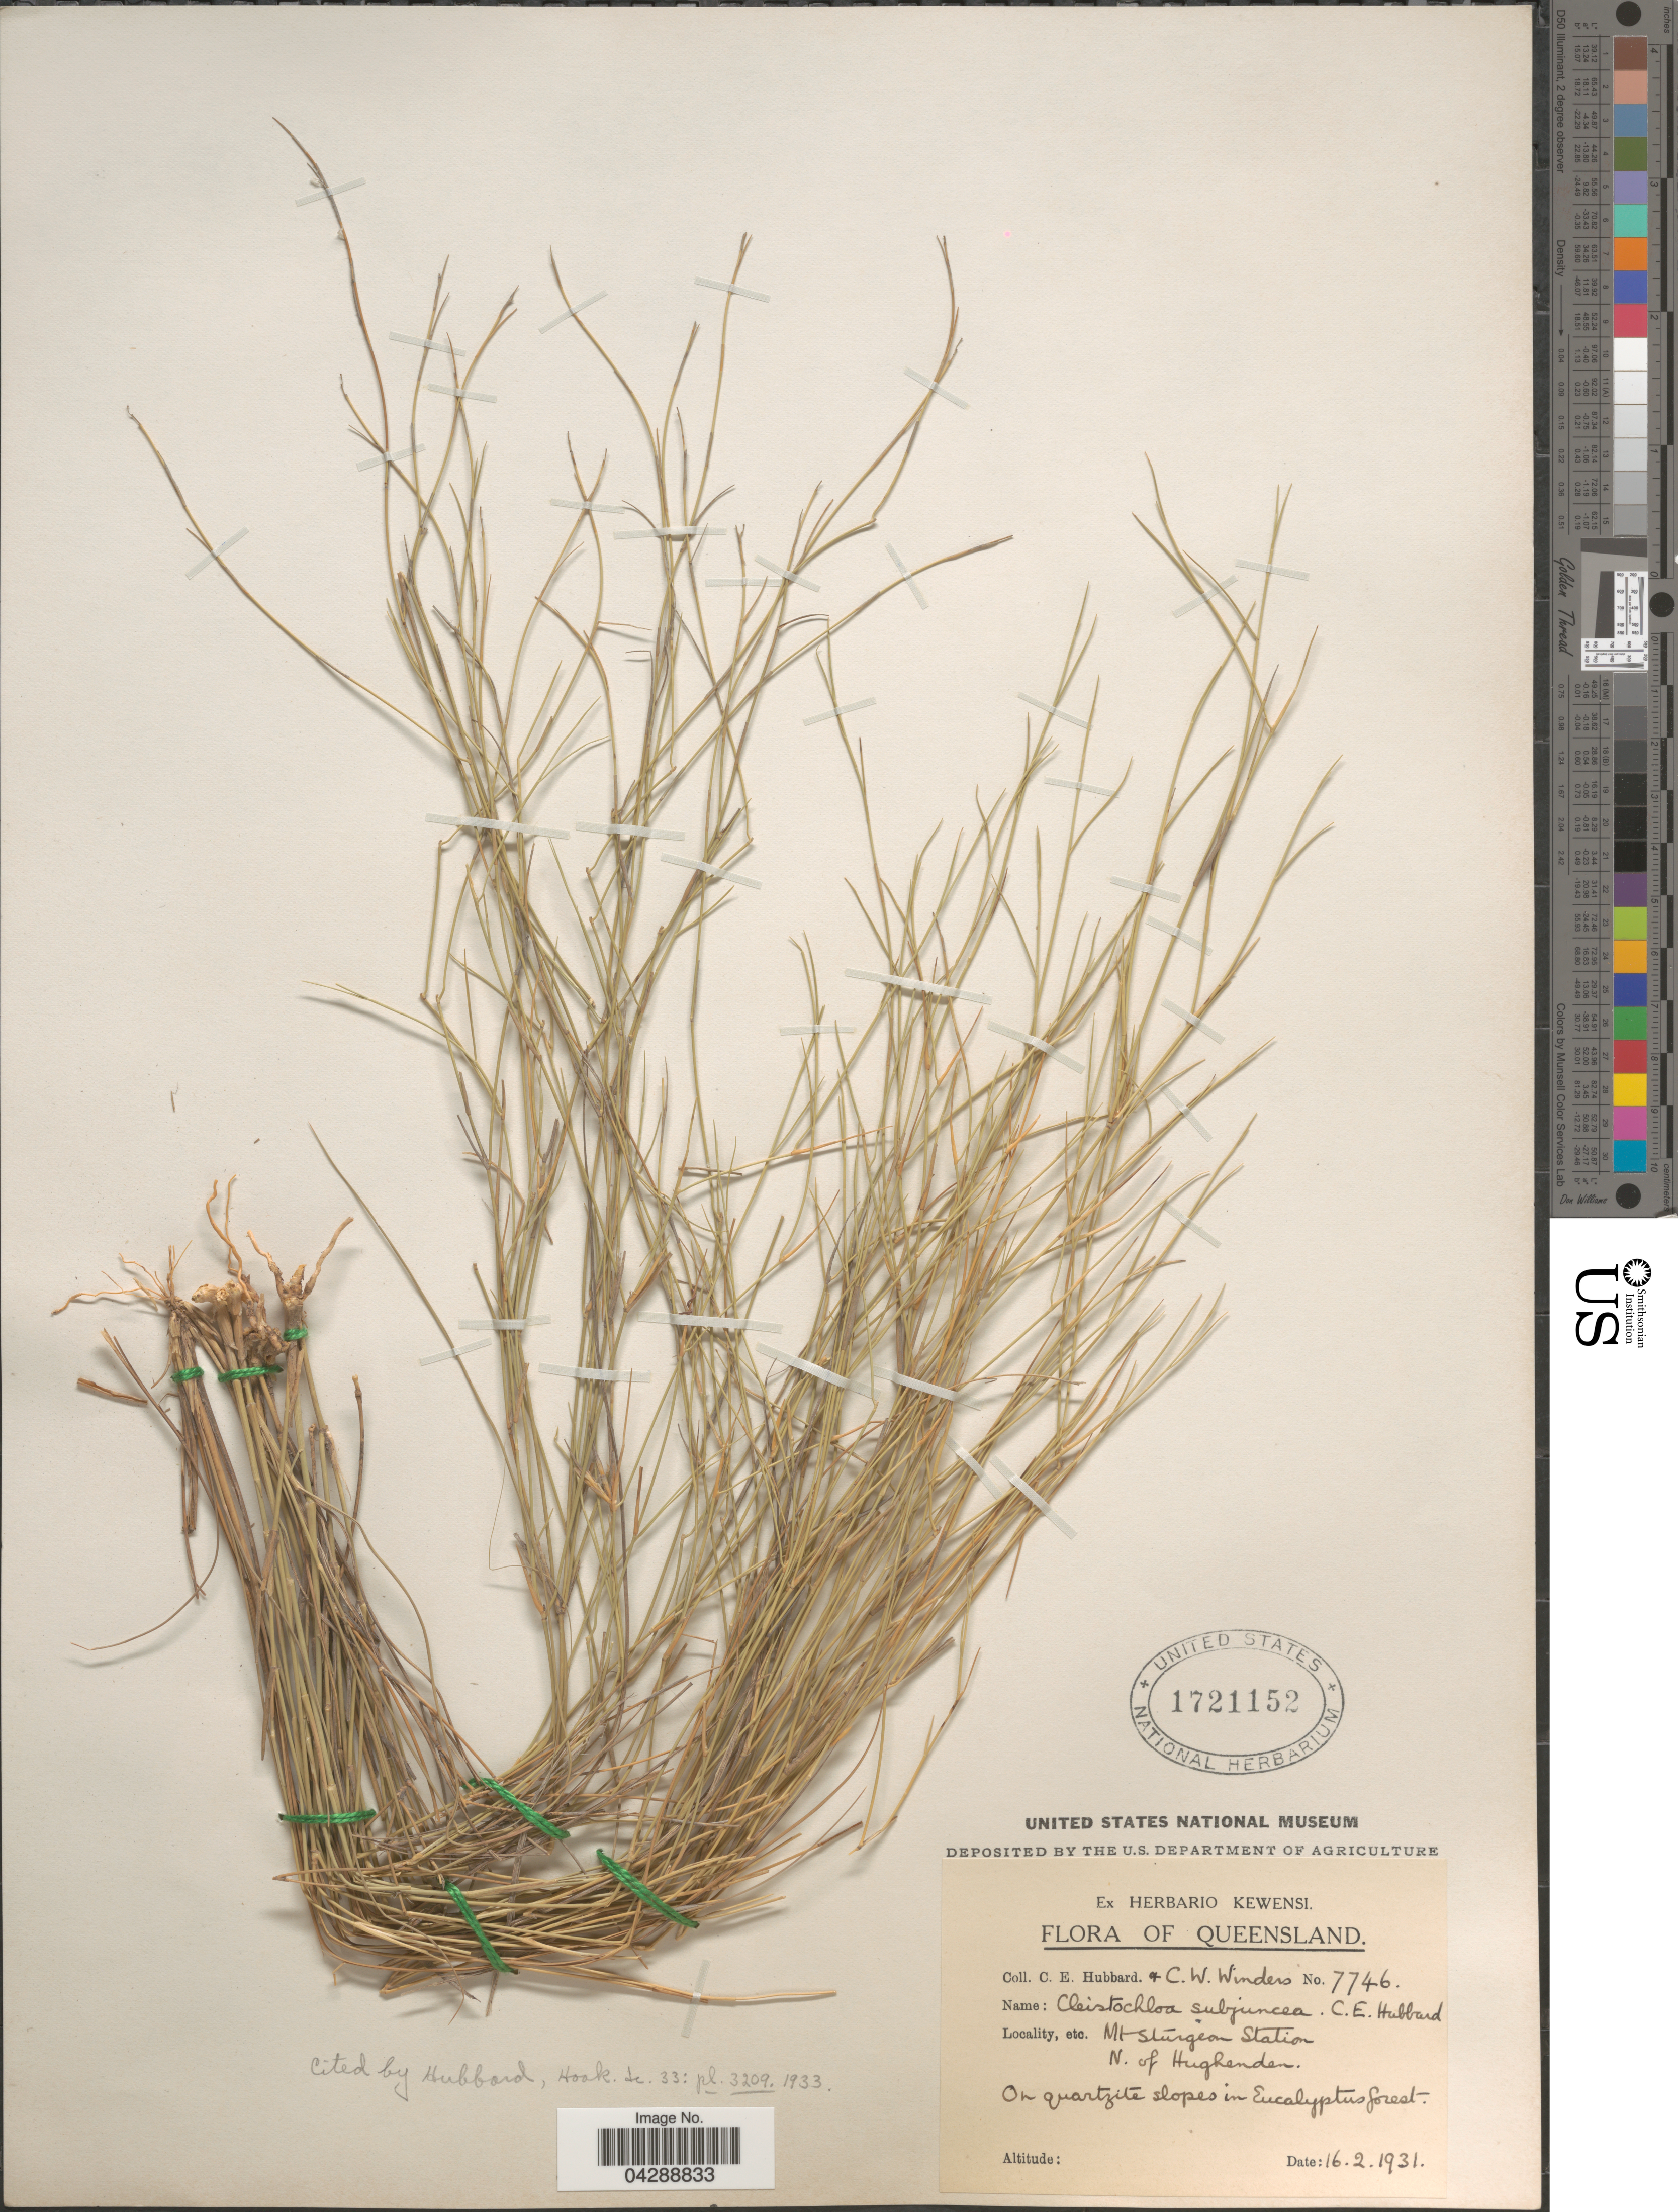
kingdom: Plantae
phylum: Tracheophyta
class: Liliopsida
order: Poales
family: Poaceae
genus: Cleistochloa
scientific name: Cleistochloa subjuncea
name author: C. E. Hubb.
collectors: C. E. Hubbard & C. Winders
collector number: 7746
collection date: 1931-02-16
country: Australia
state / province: Queensland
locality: Mt Sturgeon Station N. of Hughenden. On quartzite slopes in Eucalyptus forest.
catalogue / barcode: US 1721152